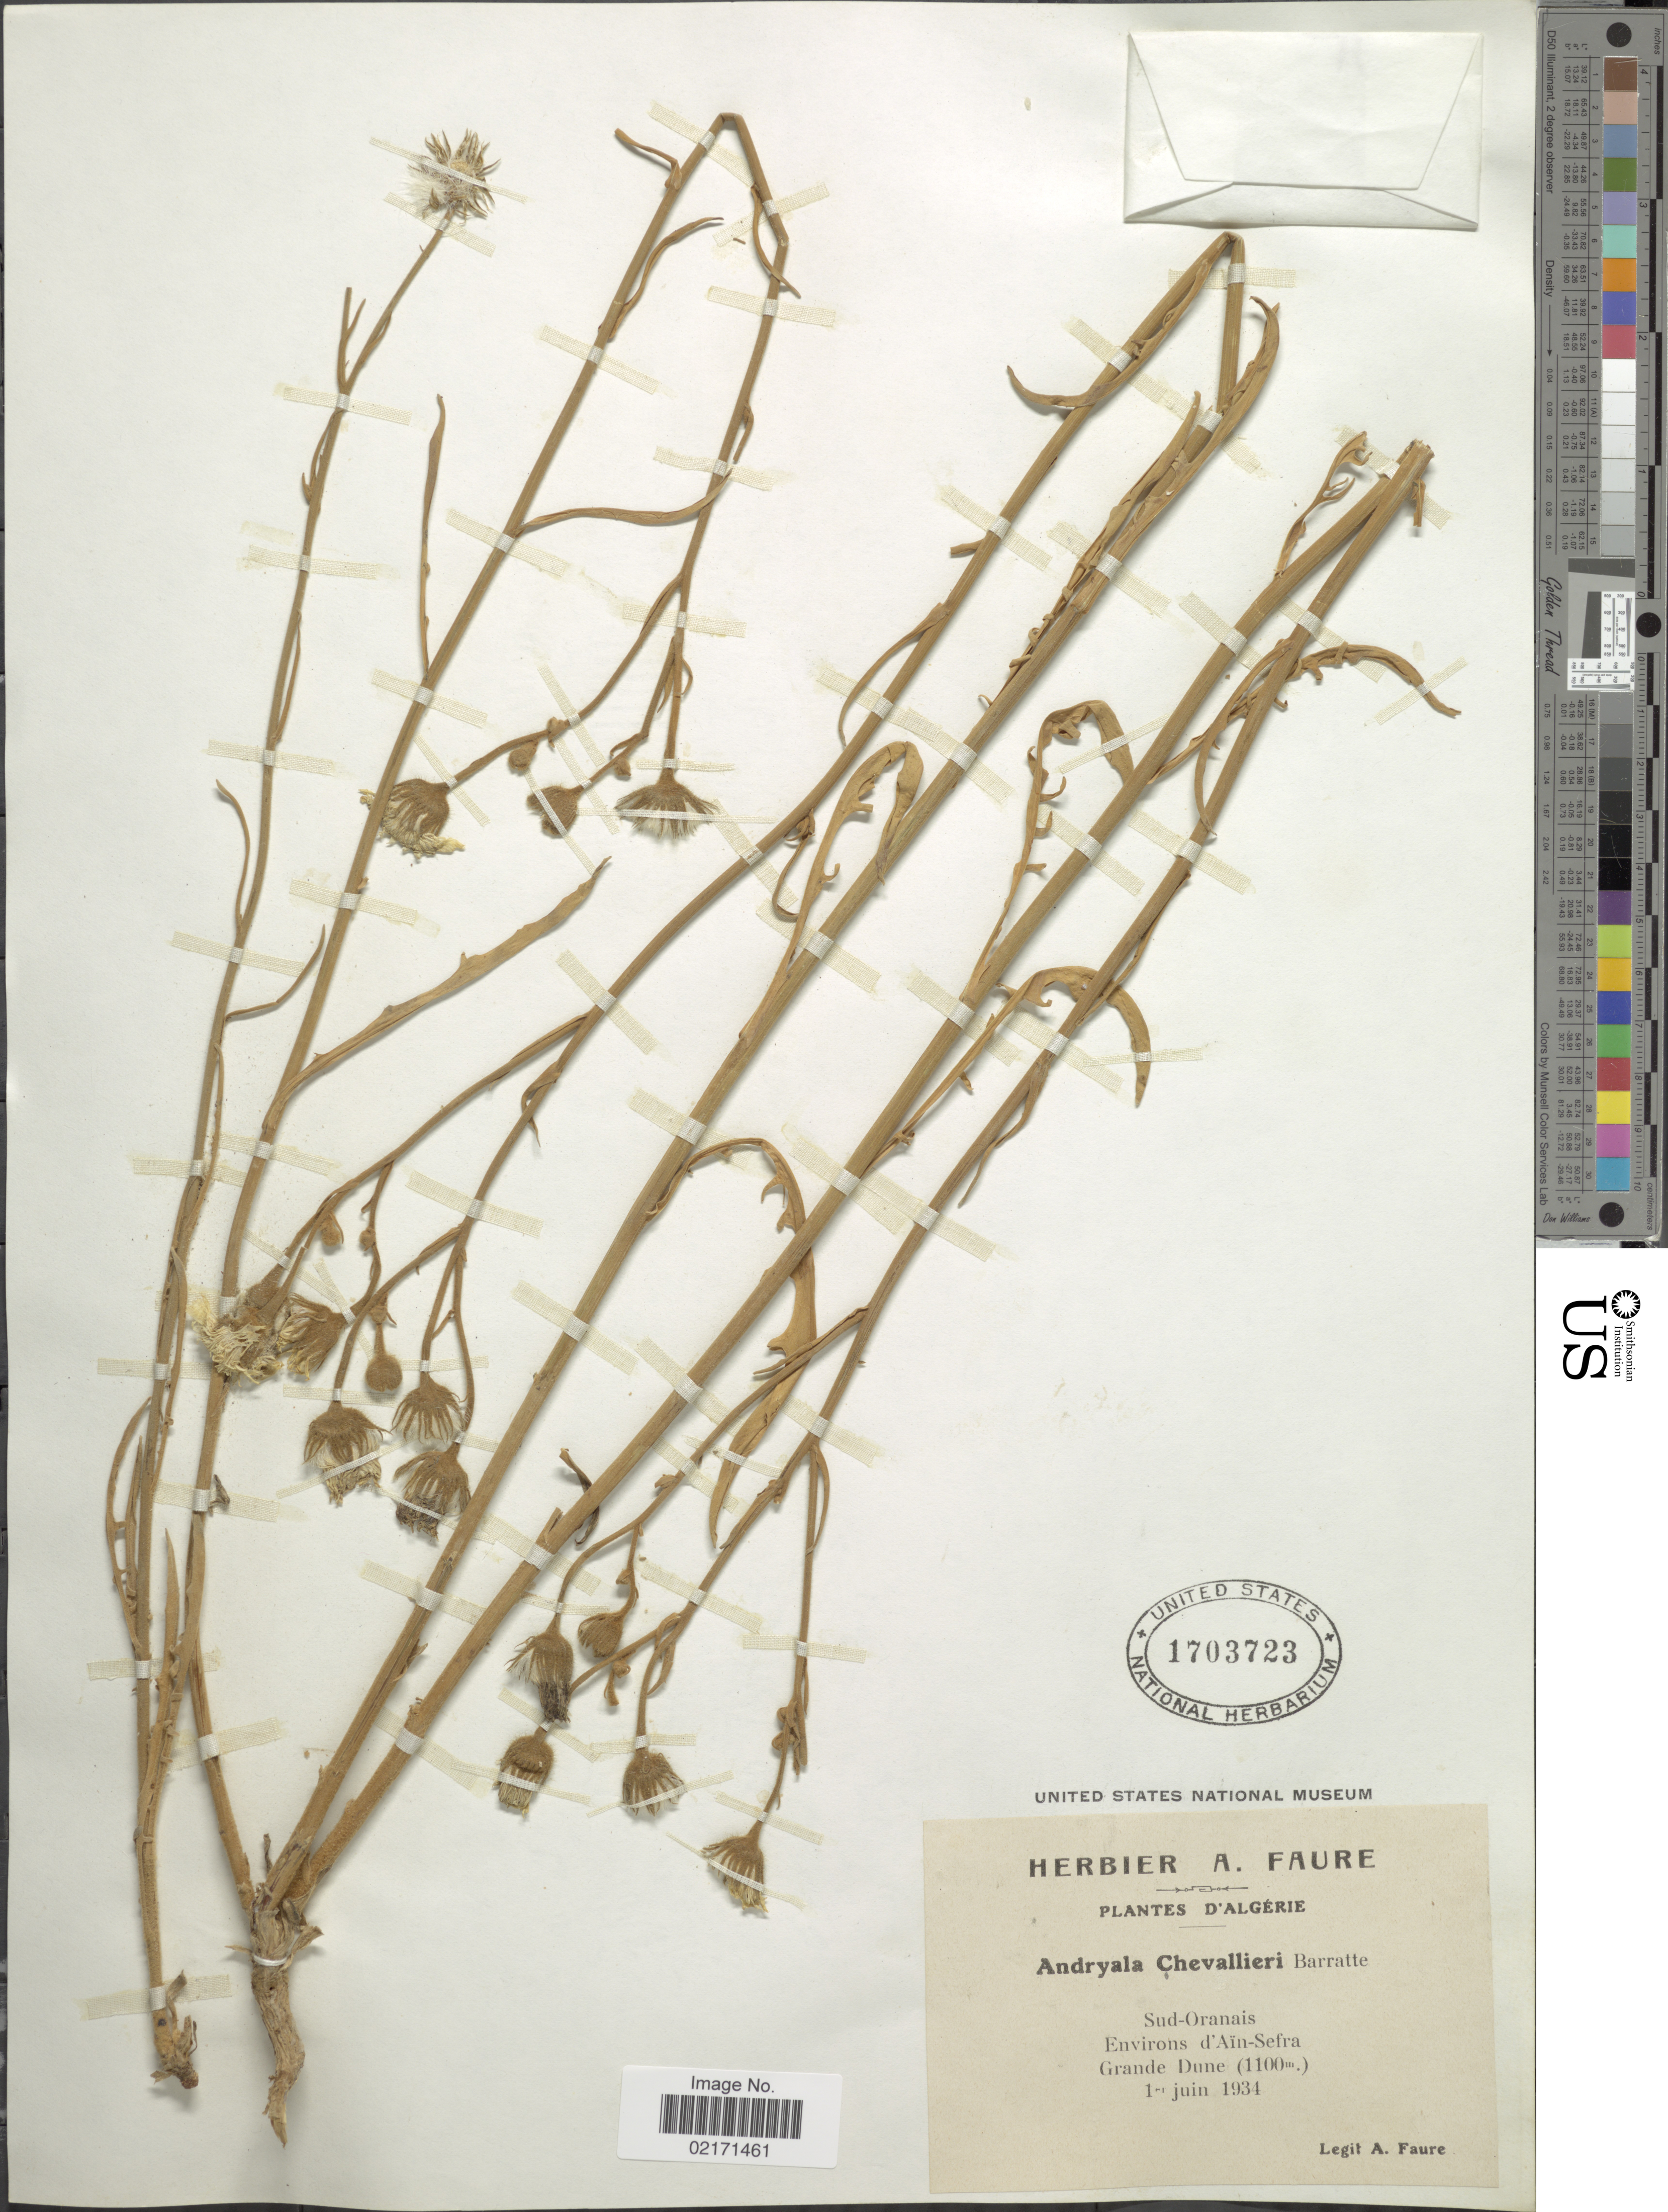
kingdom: Plantae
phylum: Tracheophyta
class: Magnoliopsida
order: Asterales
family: Asteraceae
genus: Andryala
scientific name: Andryala chevallieri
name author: L. Chevall.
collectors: A. Faure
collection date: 1934-06-01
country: Algeria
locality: Sud- Oranais, Environs d'Ain-Sefra, Grande Dune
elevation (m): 1100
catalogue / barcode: US 1703723